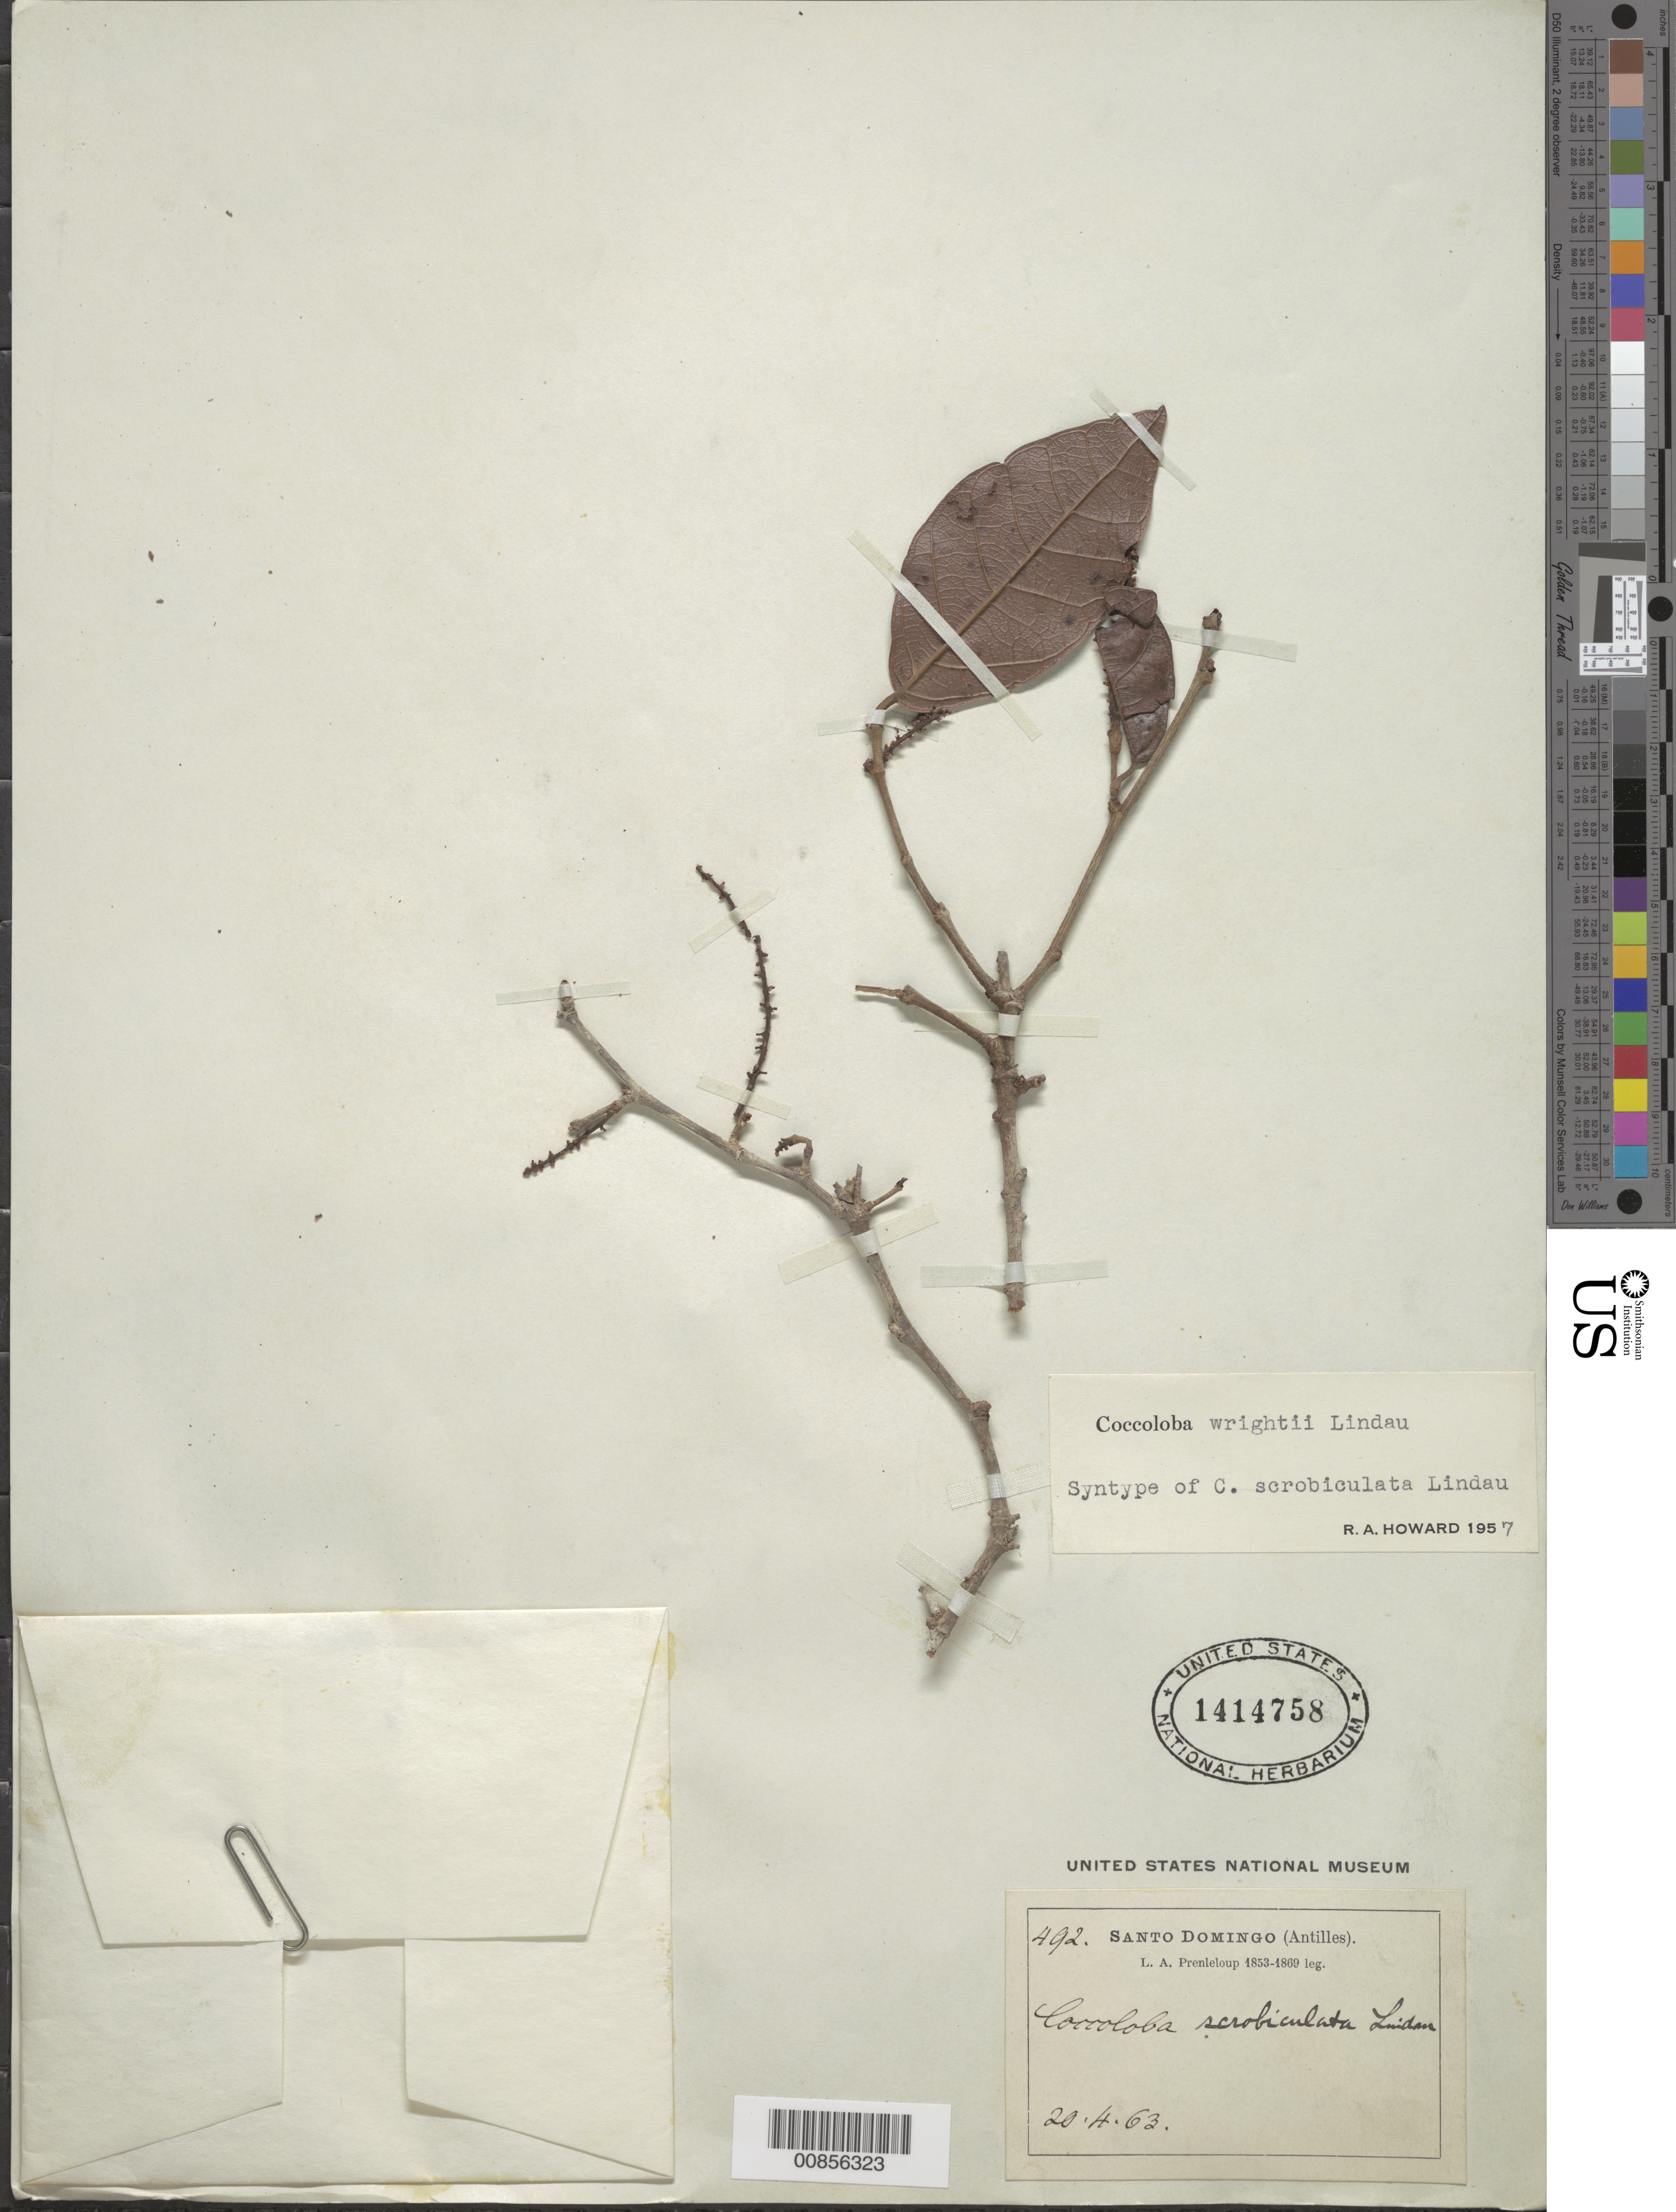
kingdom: Plantae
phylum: Tracheophyta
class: Magnoliopsida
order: Caryophyllales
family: Polygonaceae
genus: Coccoloba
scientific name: Coccoloba wrightii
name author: Lindau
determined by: Howard, R. A.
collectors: L. Prenleloup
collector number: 492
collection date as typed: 20 Apr 1863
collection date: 1863-04-20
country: Dominican Republic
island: Hispaniola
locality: Santo Domingo.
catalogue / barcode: US 1414758